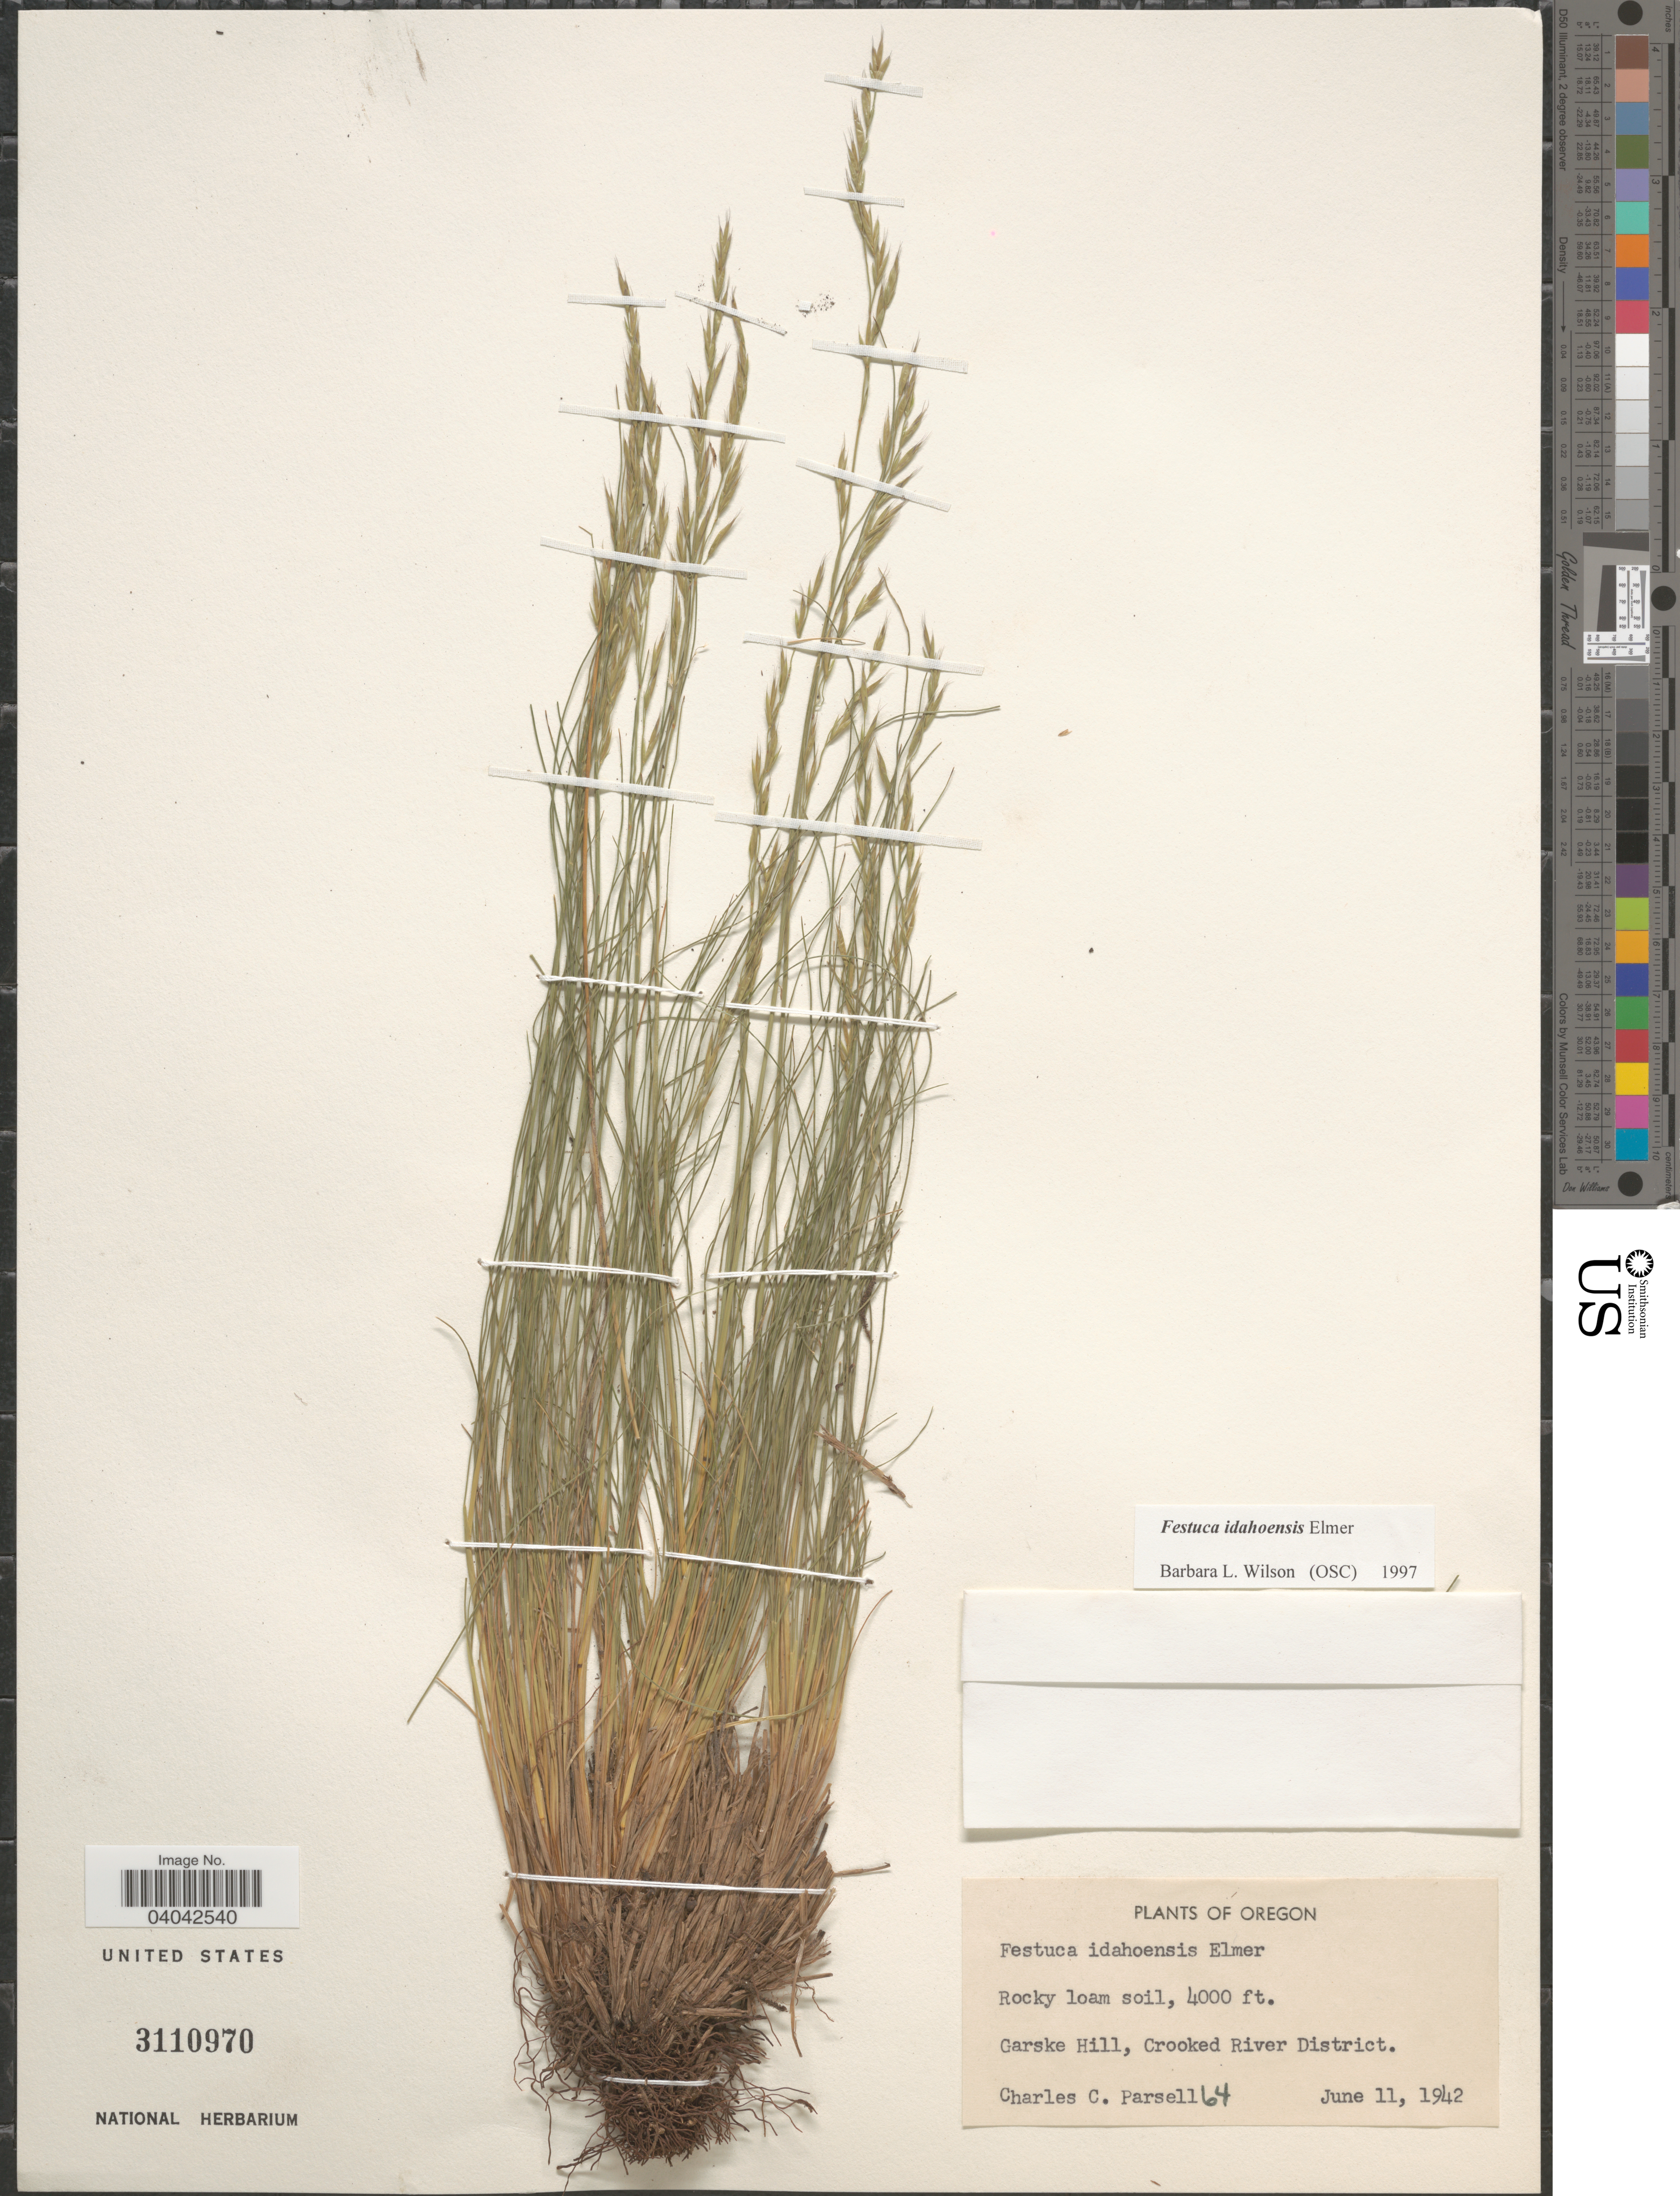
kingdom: Plantae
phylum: Tracheophyta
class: Liliopsida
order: Poales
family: Poaceae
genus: Festuca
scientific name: Festuca idahoensis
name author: Elmer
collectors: C. Parsell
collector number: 64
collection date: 1942-06-11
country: United States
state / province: Oregon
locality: Garske Hill, Crooked River District.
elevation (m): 1219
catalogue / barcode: US 3110970